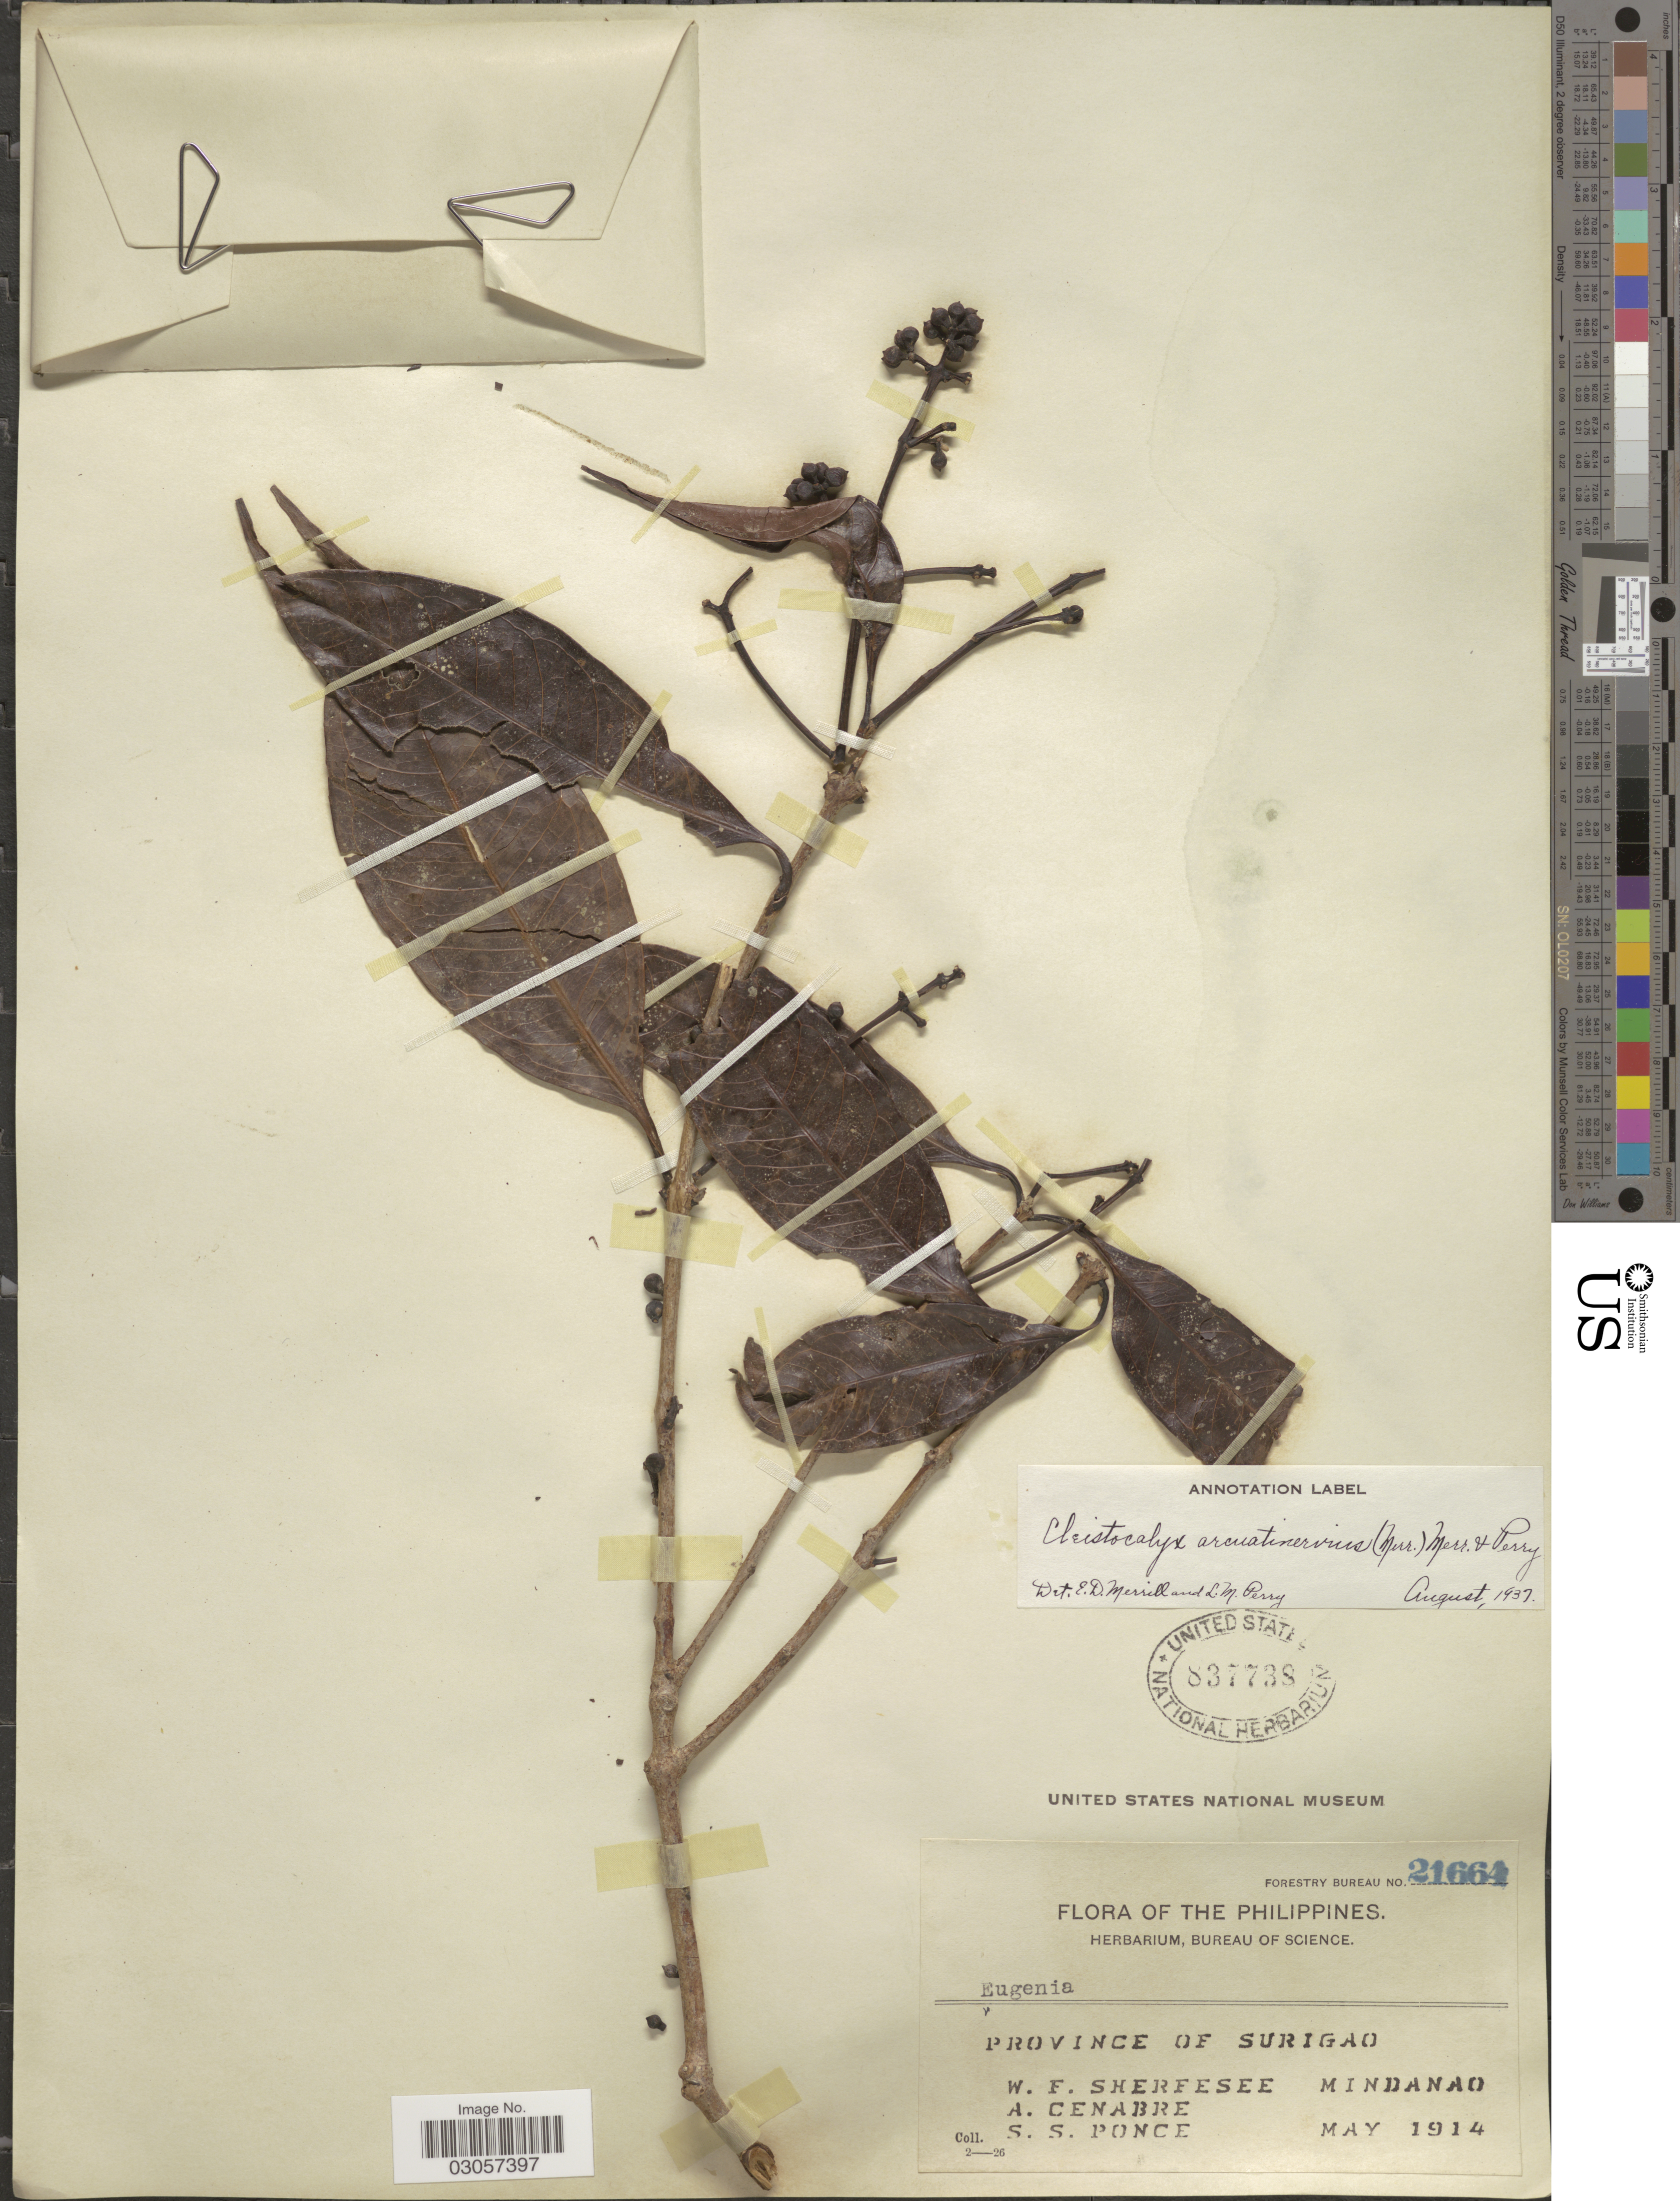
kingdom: Plantae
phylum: Tracheophyta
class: Magnoliopsida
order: Myrtales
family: Myrtaceae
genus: Syzygium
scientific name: Syzygium arcuatinervium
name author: (Merr.) Craven & Biffin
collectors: W. Sherfesee, A. Cenabre & S. Ponce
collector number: Forestry Bureau 21664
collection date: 1914-05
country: Philippines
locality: Province of Surigao, Mindanao.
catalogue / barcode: US 837738